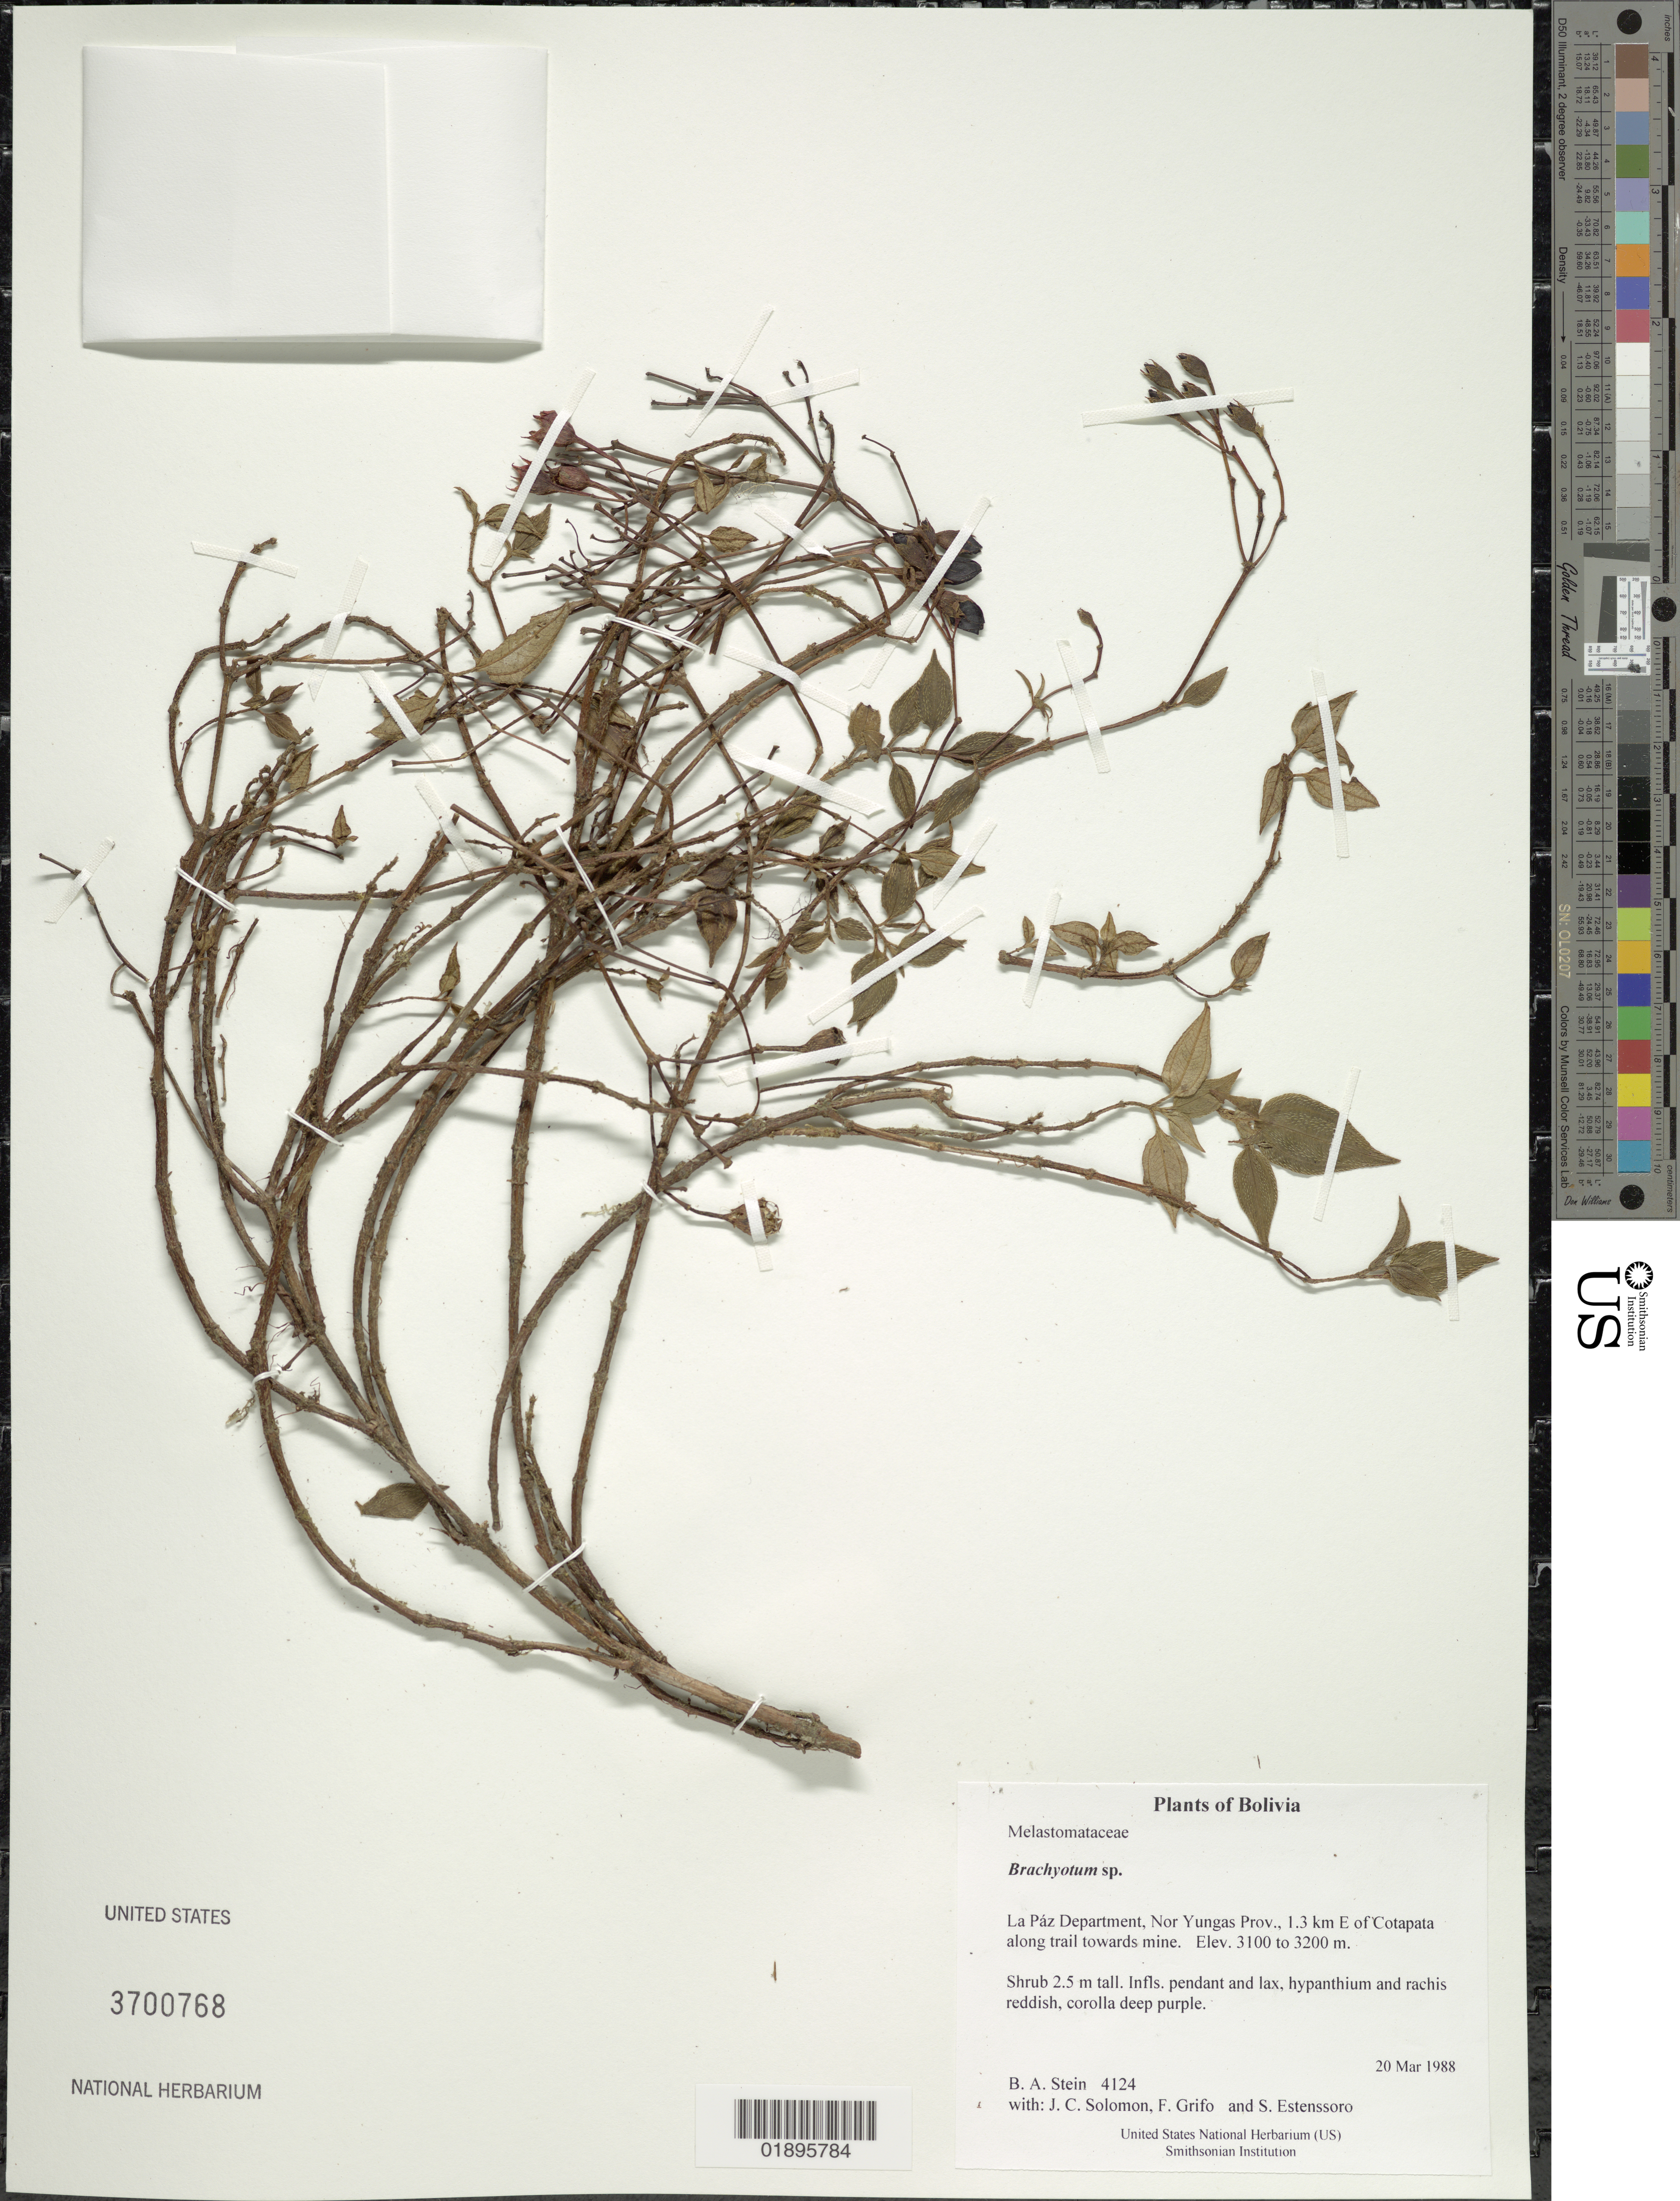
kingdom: Plantae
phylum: Tracheophyta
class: Magnoliopsida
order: Myrtales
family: Melastomataceae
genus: Brachyotum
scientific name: Brachyotum sp.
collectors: B. A. Stein, J. C. Solomon, F. Grifo & S. Estenssoro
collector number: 4124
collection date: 1988-03-20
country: Bolivia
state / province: La Paz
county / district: Nor Yungas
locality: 1.3 km E of Cotapata along trail towards mine.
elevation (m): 3100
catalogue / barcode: US 3700768